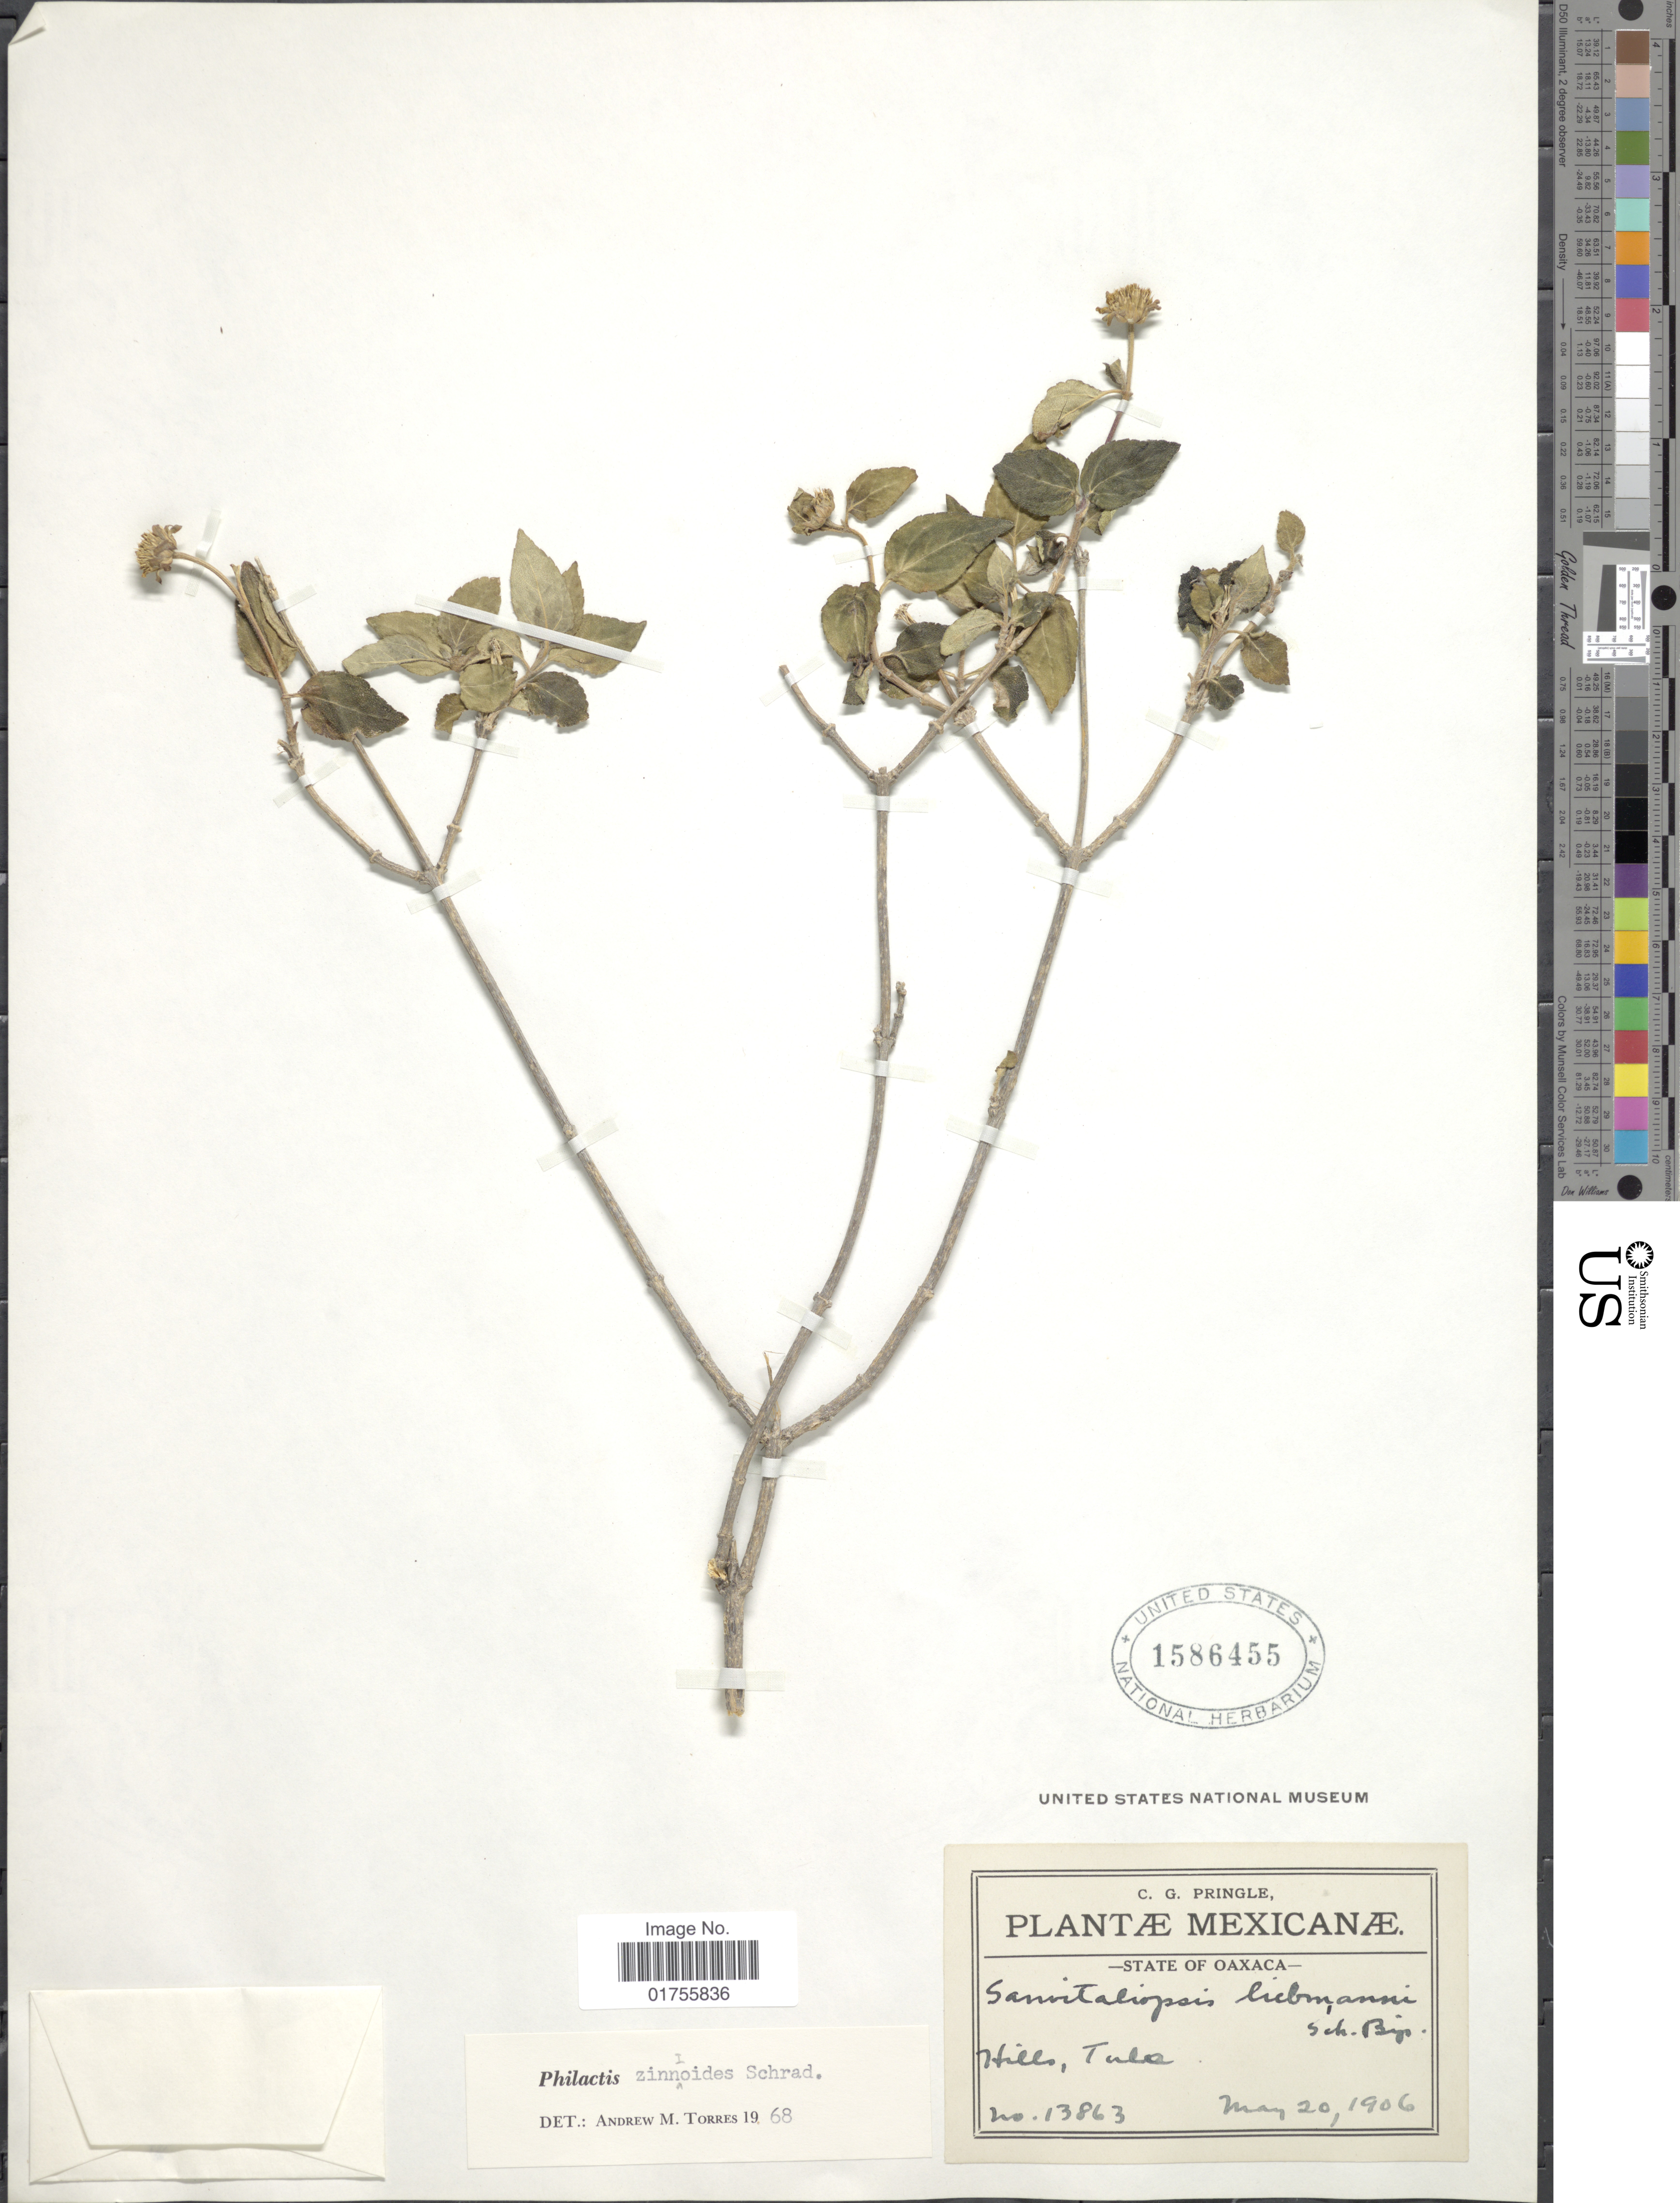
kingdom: Plantae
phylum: Tracheophyta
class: Magnoliopsida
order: Asterales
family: Asteraceae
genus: Philactis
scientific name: Philactis zinnioides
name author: Schrad.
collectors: C. G. Pringle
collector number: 13863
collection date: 1906-05-20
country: Mexico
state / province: Oaxaca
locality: State of Oaxaca, Hills, Tula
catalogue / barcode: US 1586455